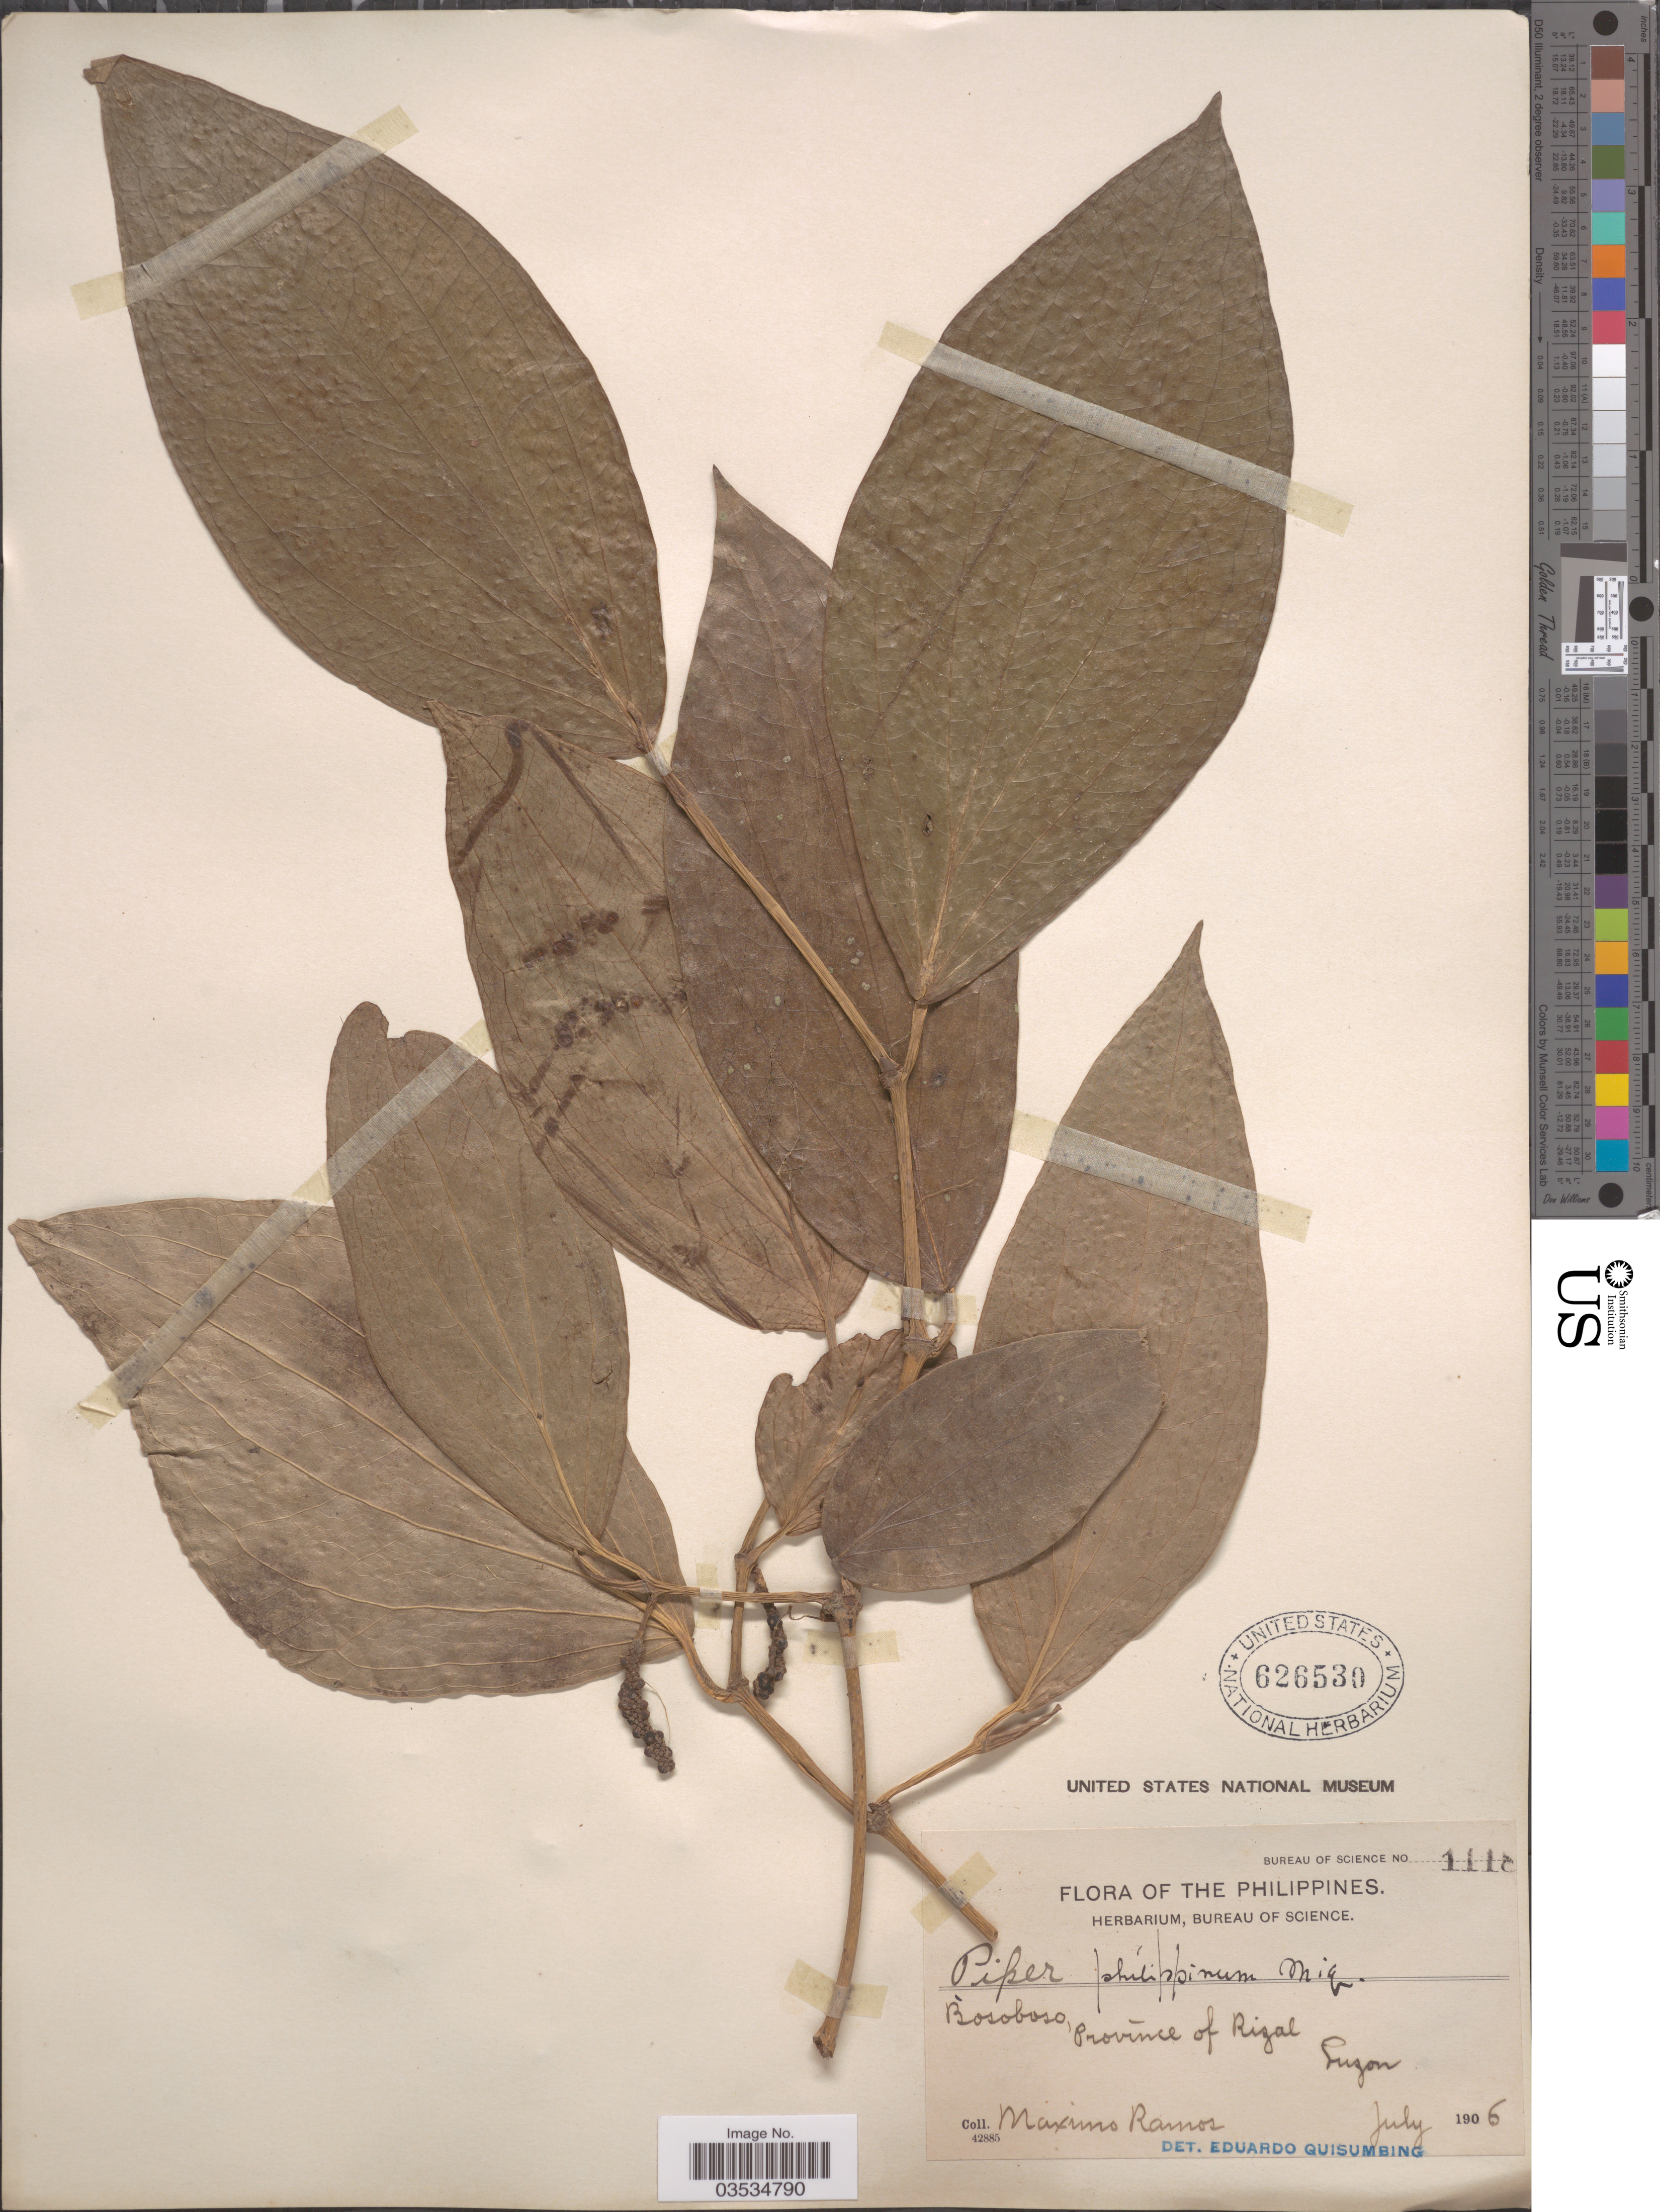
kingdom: Plantae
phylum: Tracheophyta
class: Magnoliopsida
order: Piperales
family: Piperaceae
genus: Piper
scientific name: Piper philippinum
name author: Miq.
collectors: M. Ramos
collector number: Bureau of Science 1118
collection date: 1906-07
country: Philippines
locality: Bosoboso, Province of Rizal. Luzon.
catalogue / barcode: US 626530